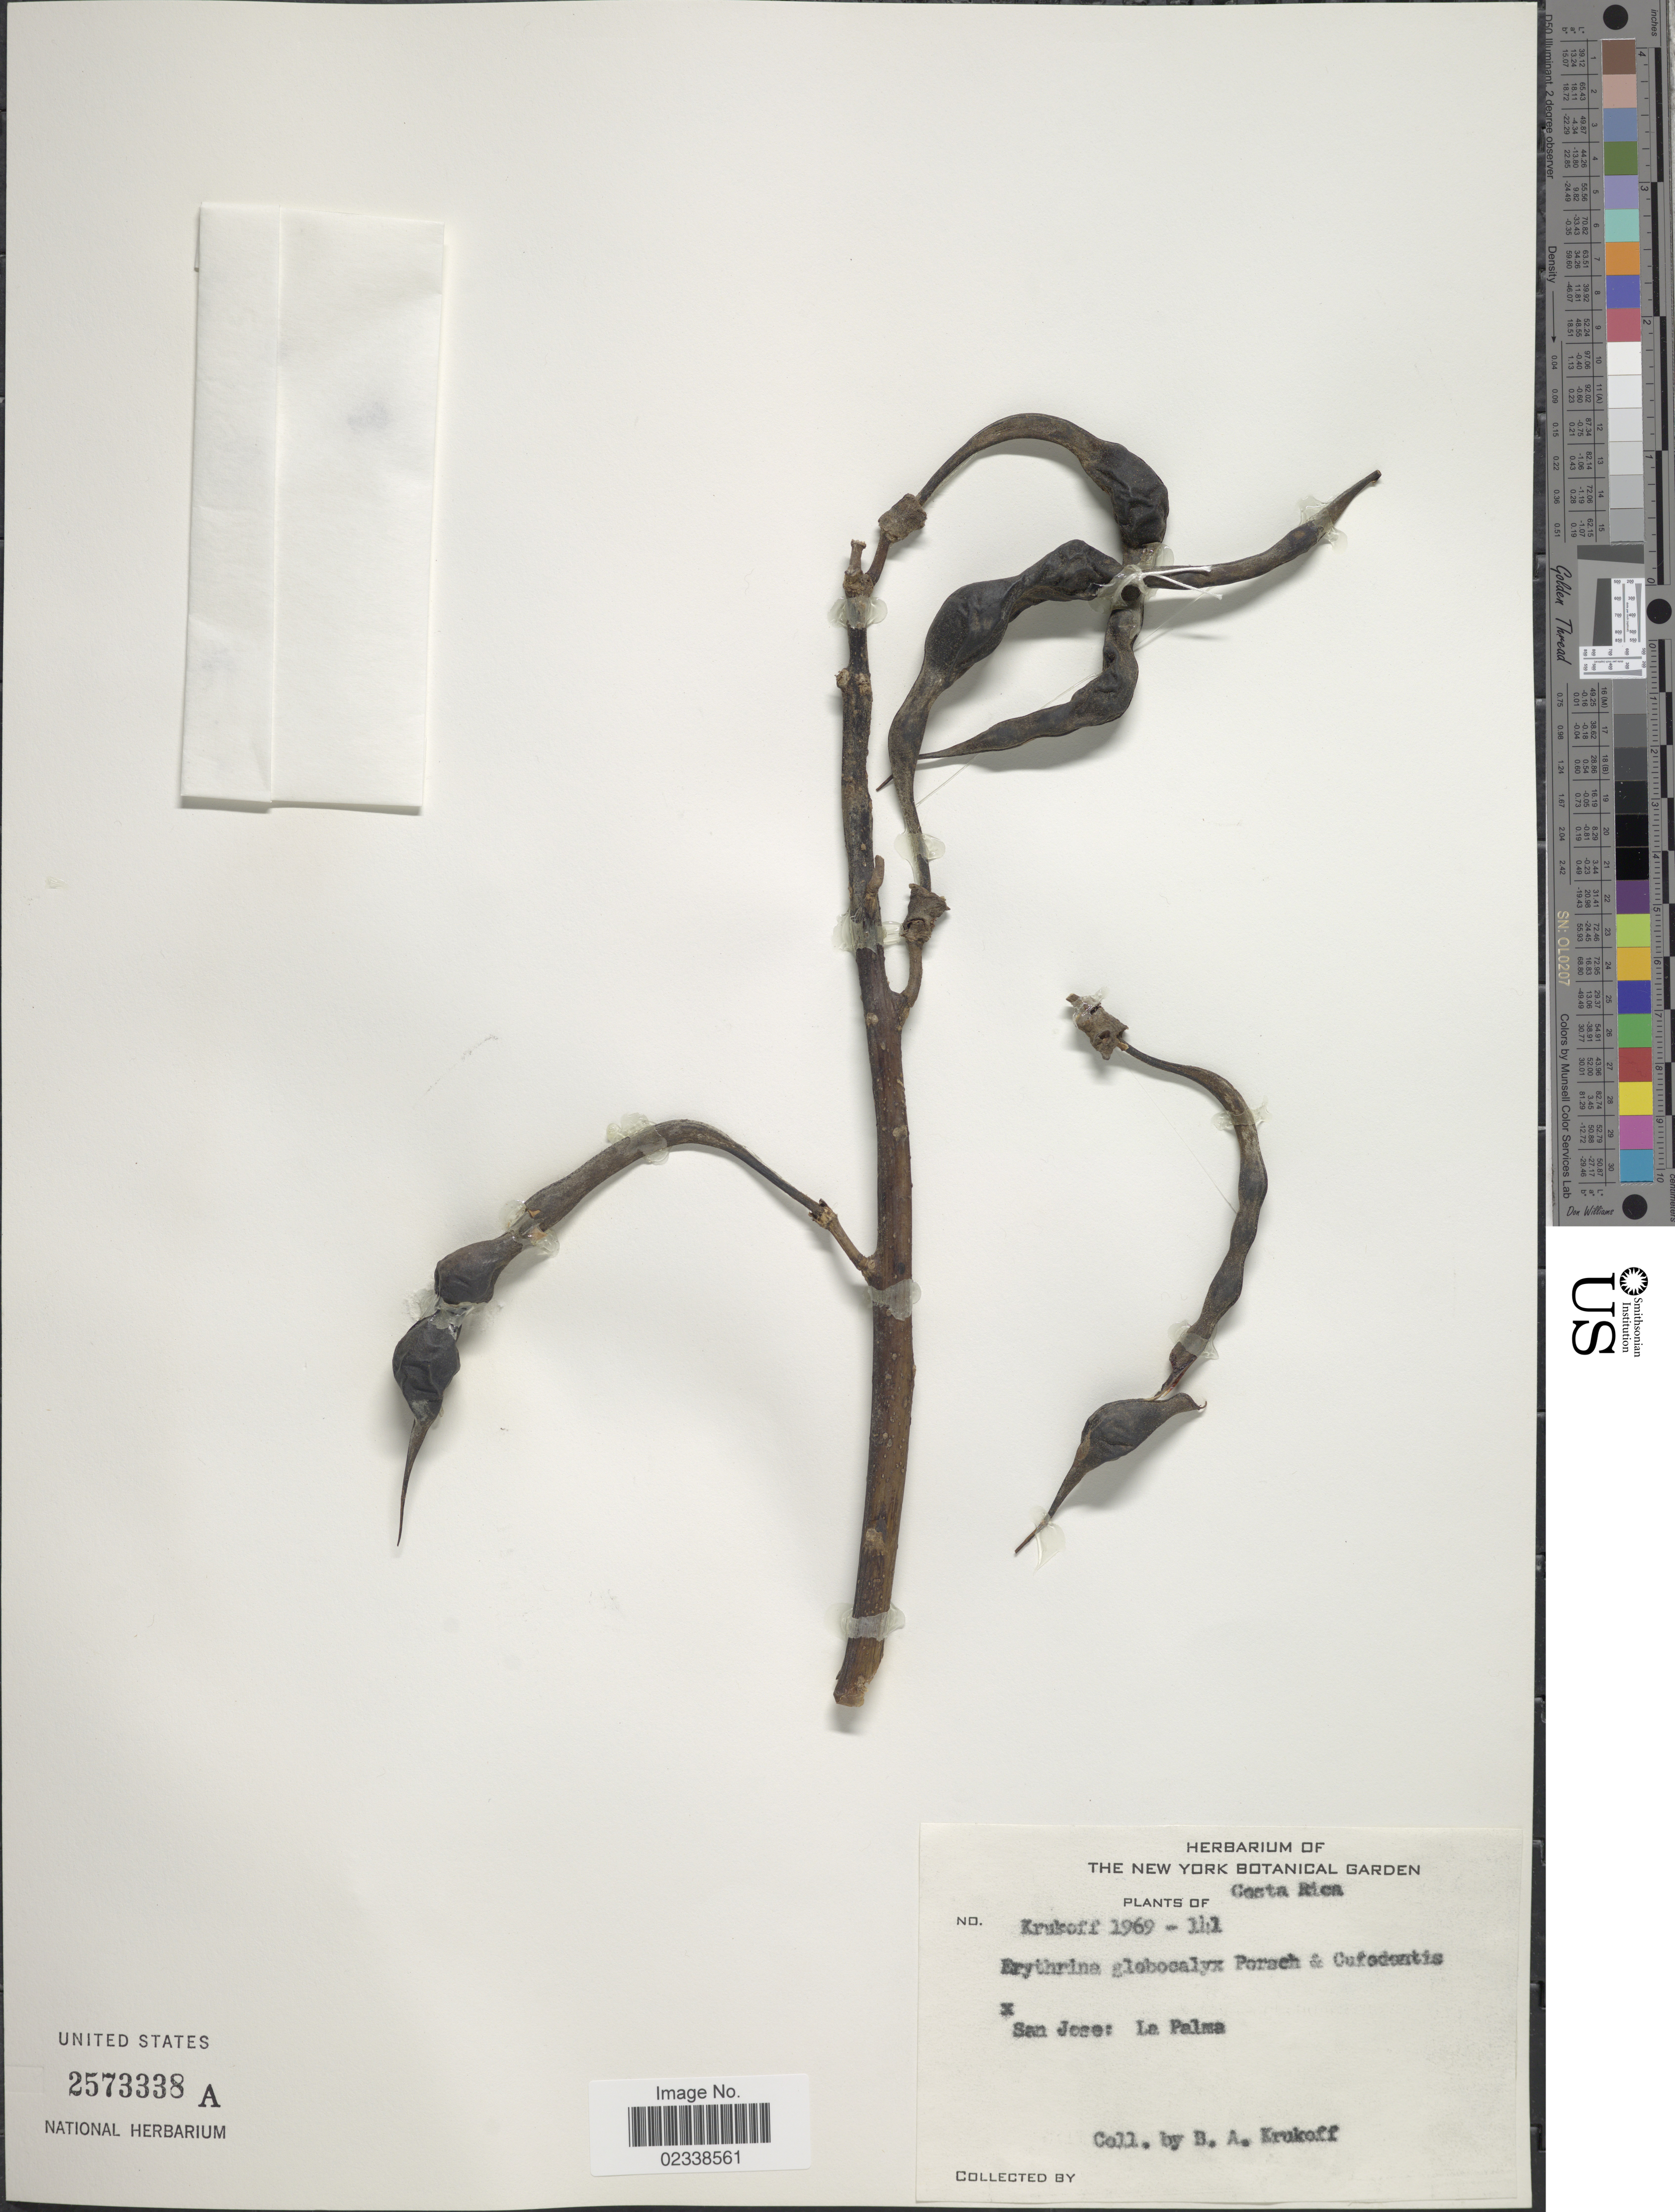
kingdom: Plantae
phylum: Tracheophyta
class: Magnoliopsida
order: Fabales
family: Fabaceae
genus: Erythrina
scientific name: Erythrina globocalyx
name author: Porsch & Cufod.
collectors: B. A. Krukoff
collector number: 1969-141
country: Costa Rica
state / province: San José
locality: La Palma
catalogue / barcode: US 2573338A